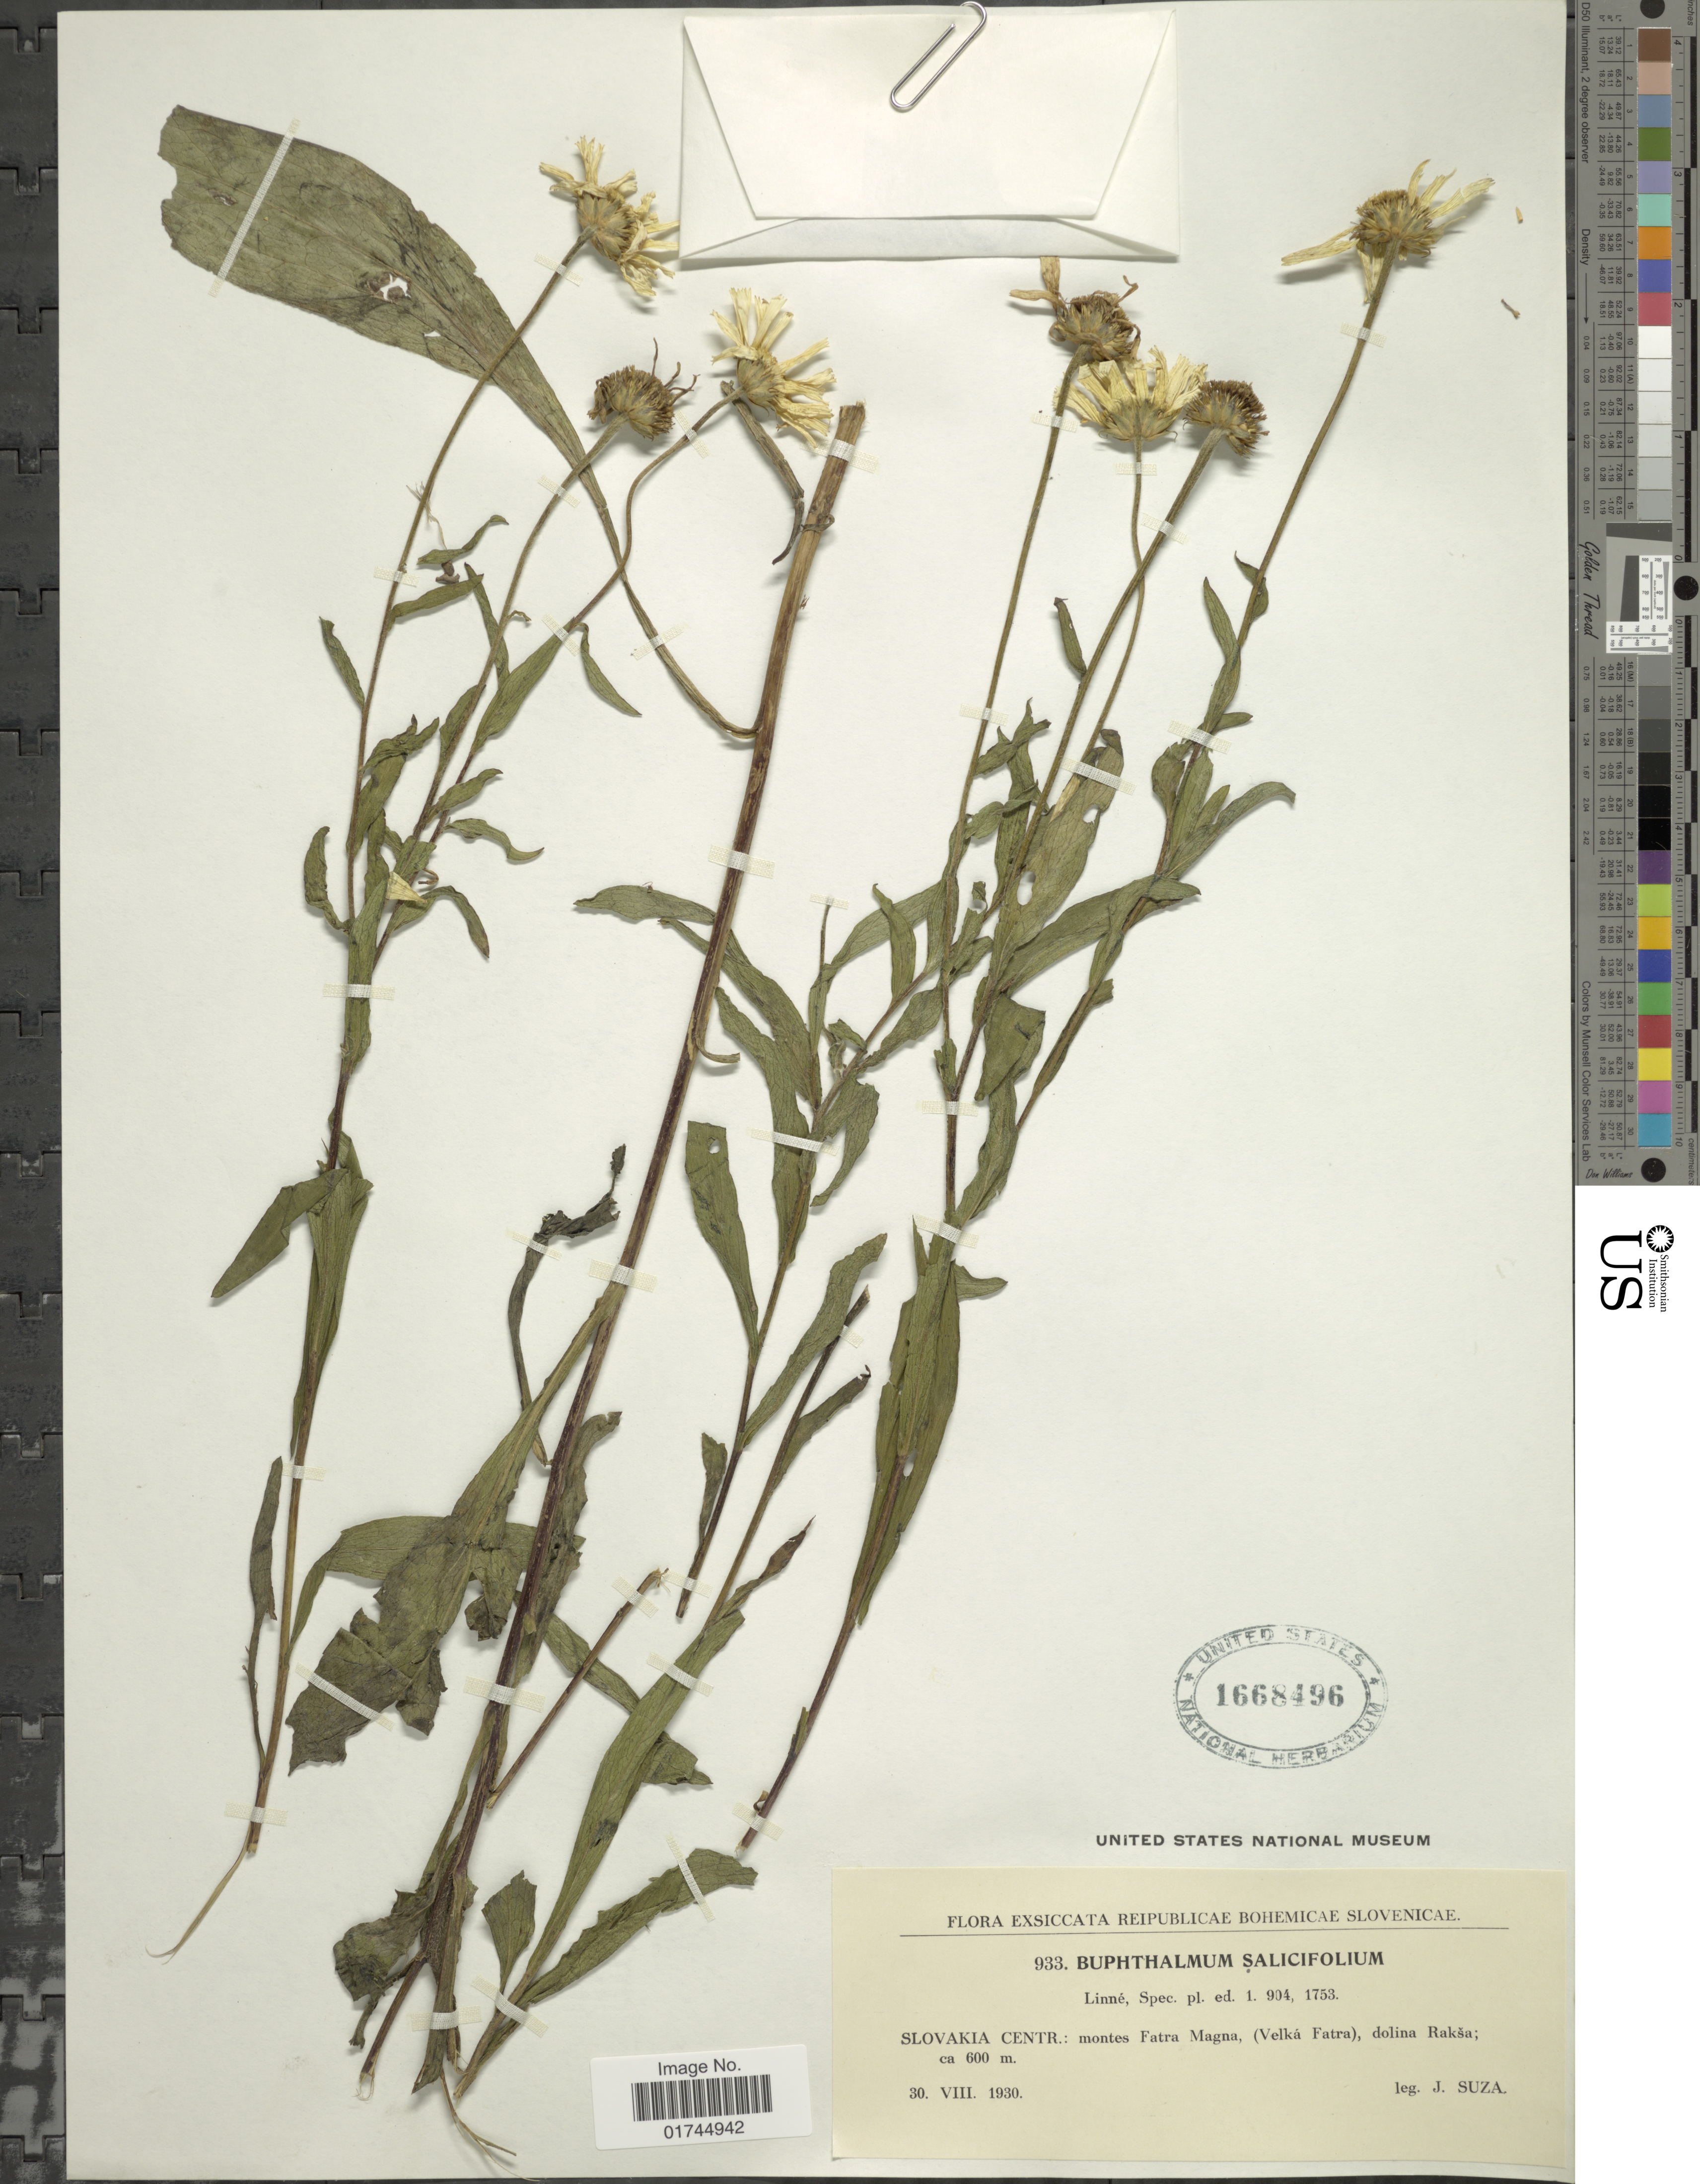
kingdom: Plantae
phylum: Tracheophyta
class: Magnoliopsida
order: Asterales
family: Asteraceae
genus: Buphthalmum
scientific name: Buphthalmum salicifolium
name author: L.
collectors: J. Suza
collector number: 933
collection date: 1930-08-30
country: Slovakia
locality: Slovakia Centr.; Montes Fatra Magna, (Velka Fatra), dolina Raksâ.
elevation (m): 600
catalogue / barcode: US 1668496